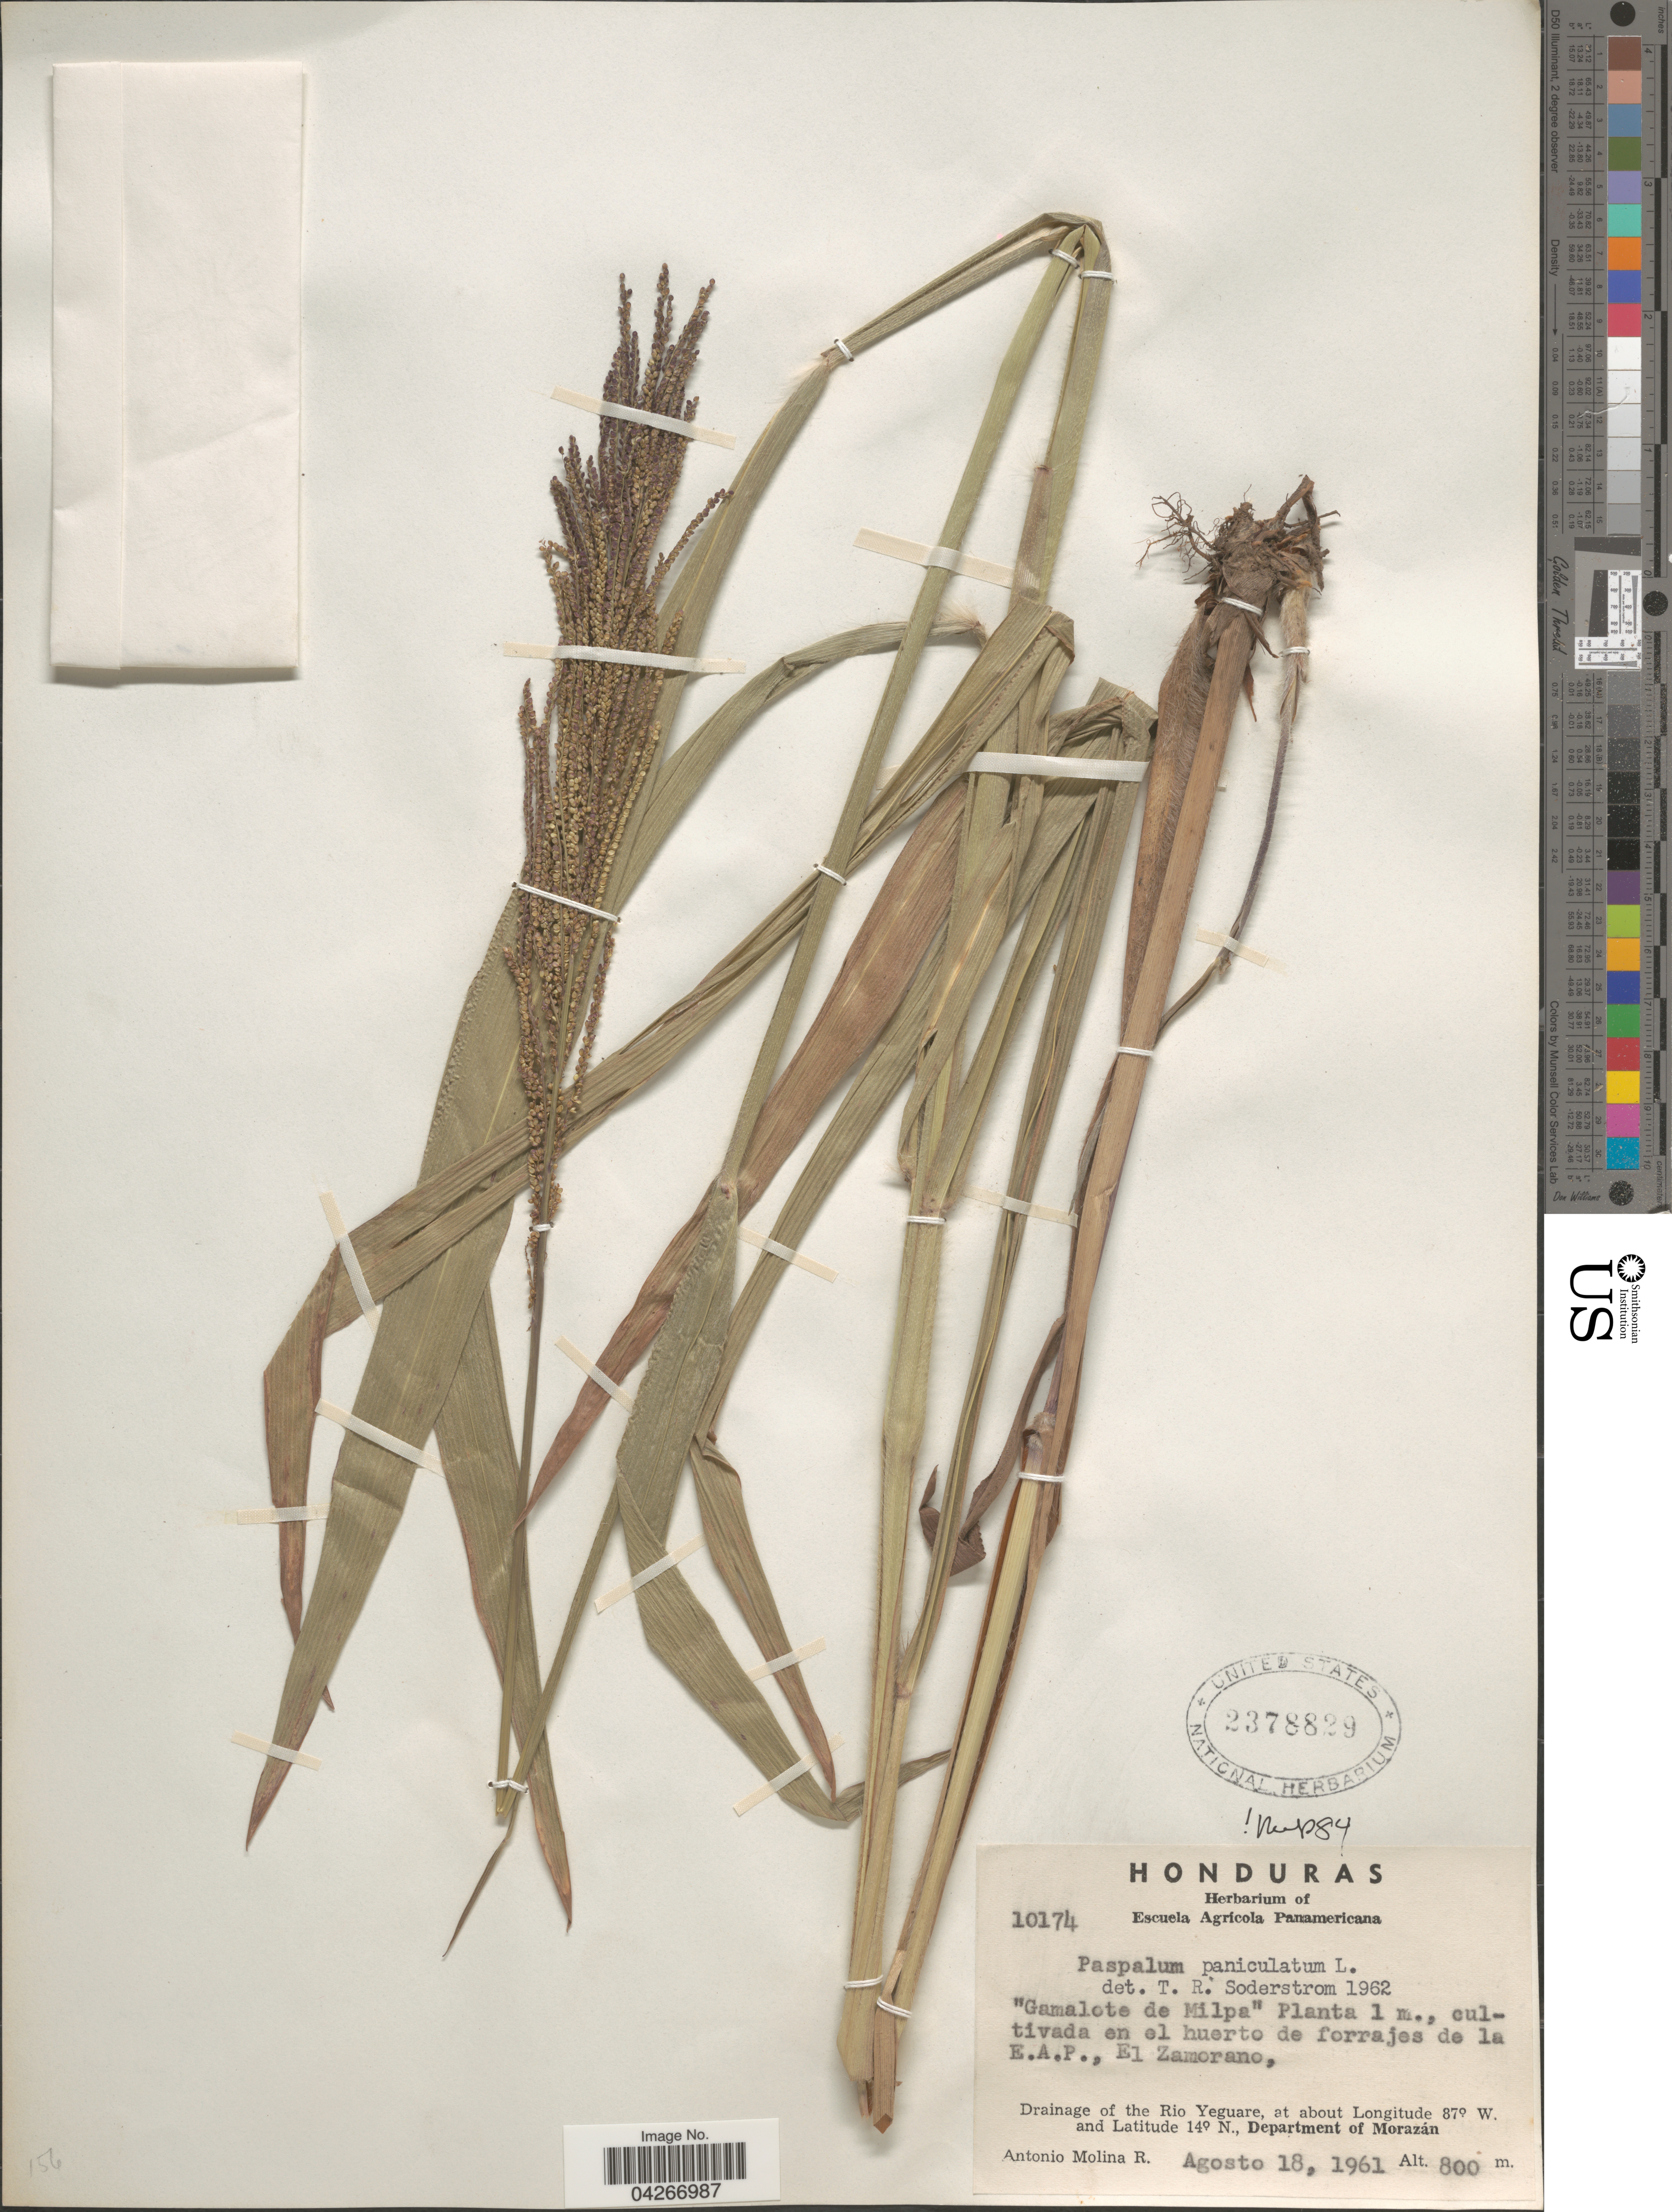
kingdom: Plantae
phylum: Tracheophyta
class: Liliopsida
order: Poales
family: Poaceae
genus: Paspalum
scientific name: Paspalum paniculatum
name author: L.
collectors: A. Molina R.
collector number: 10174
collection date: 1961-08-18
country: Honduras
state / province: Fco. Morazán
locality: Cultivada en el huerto de forrajes de la E.A.P., El Zamorano, Drainage of the Rio Yeguare, Department of Morazán.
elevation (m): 800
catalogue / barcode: US 2378829